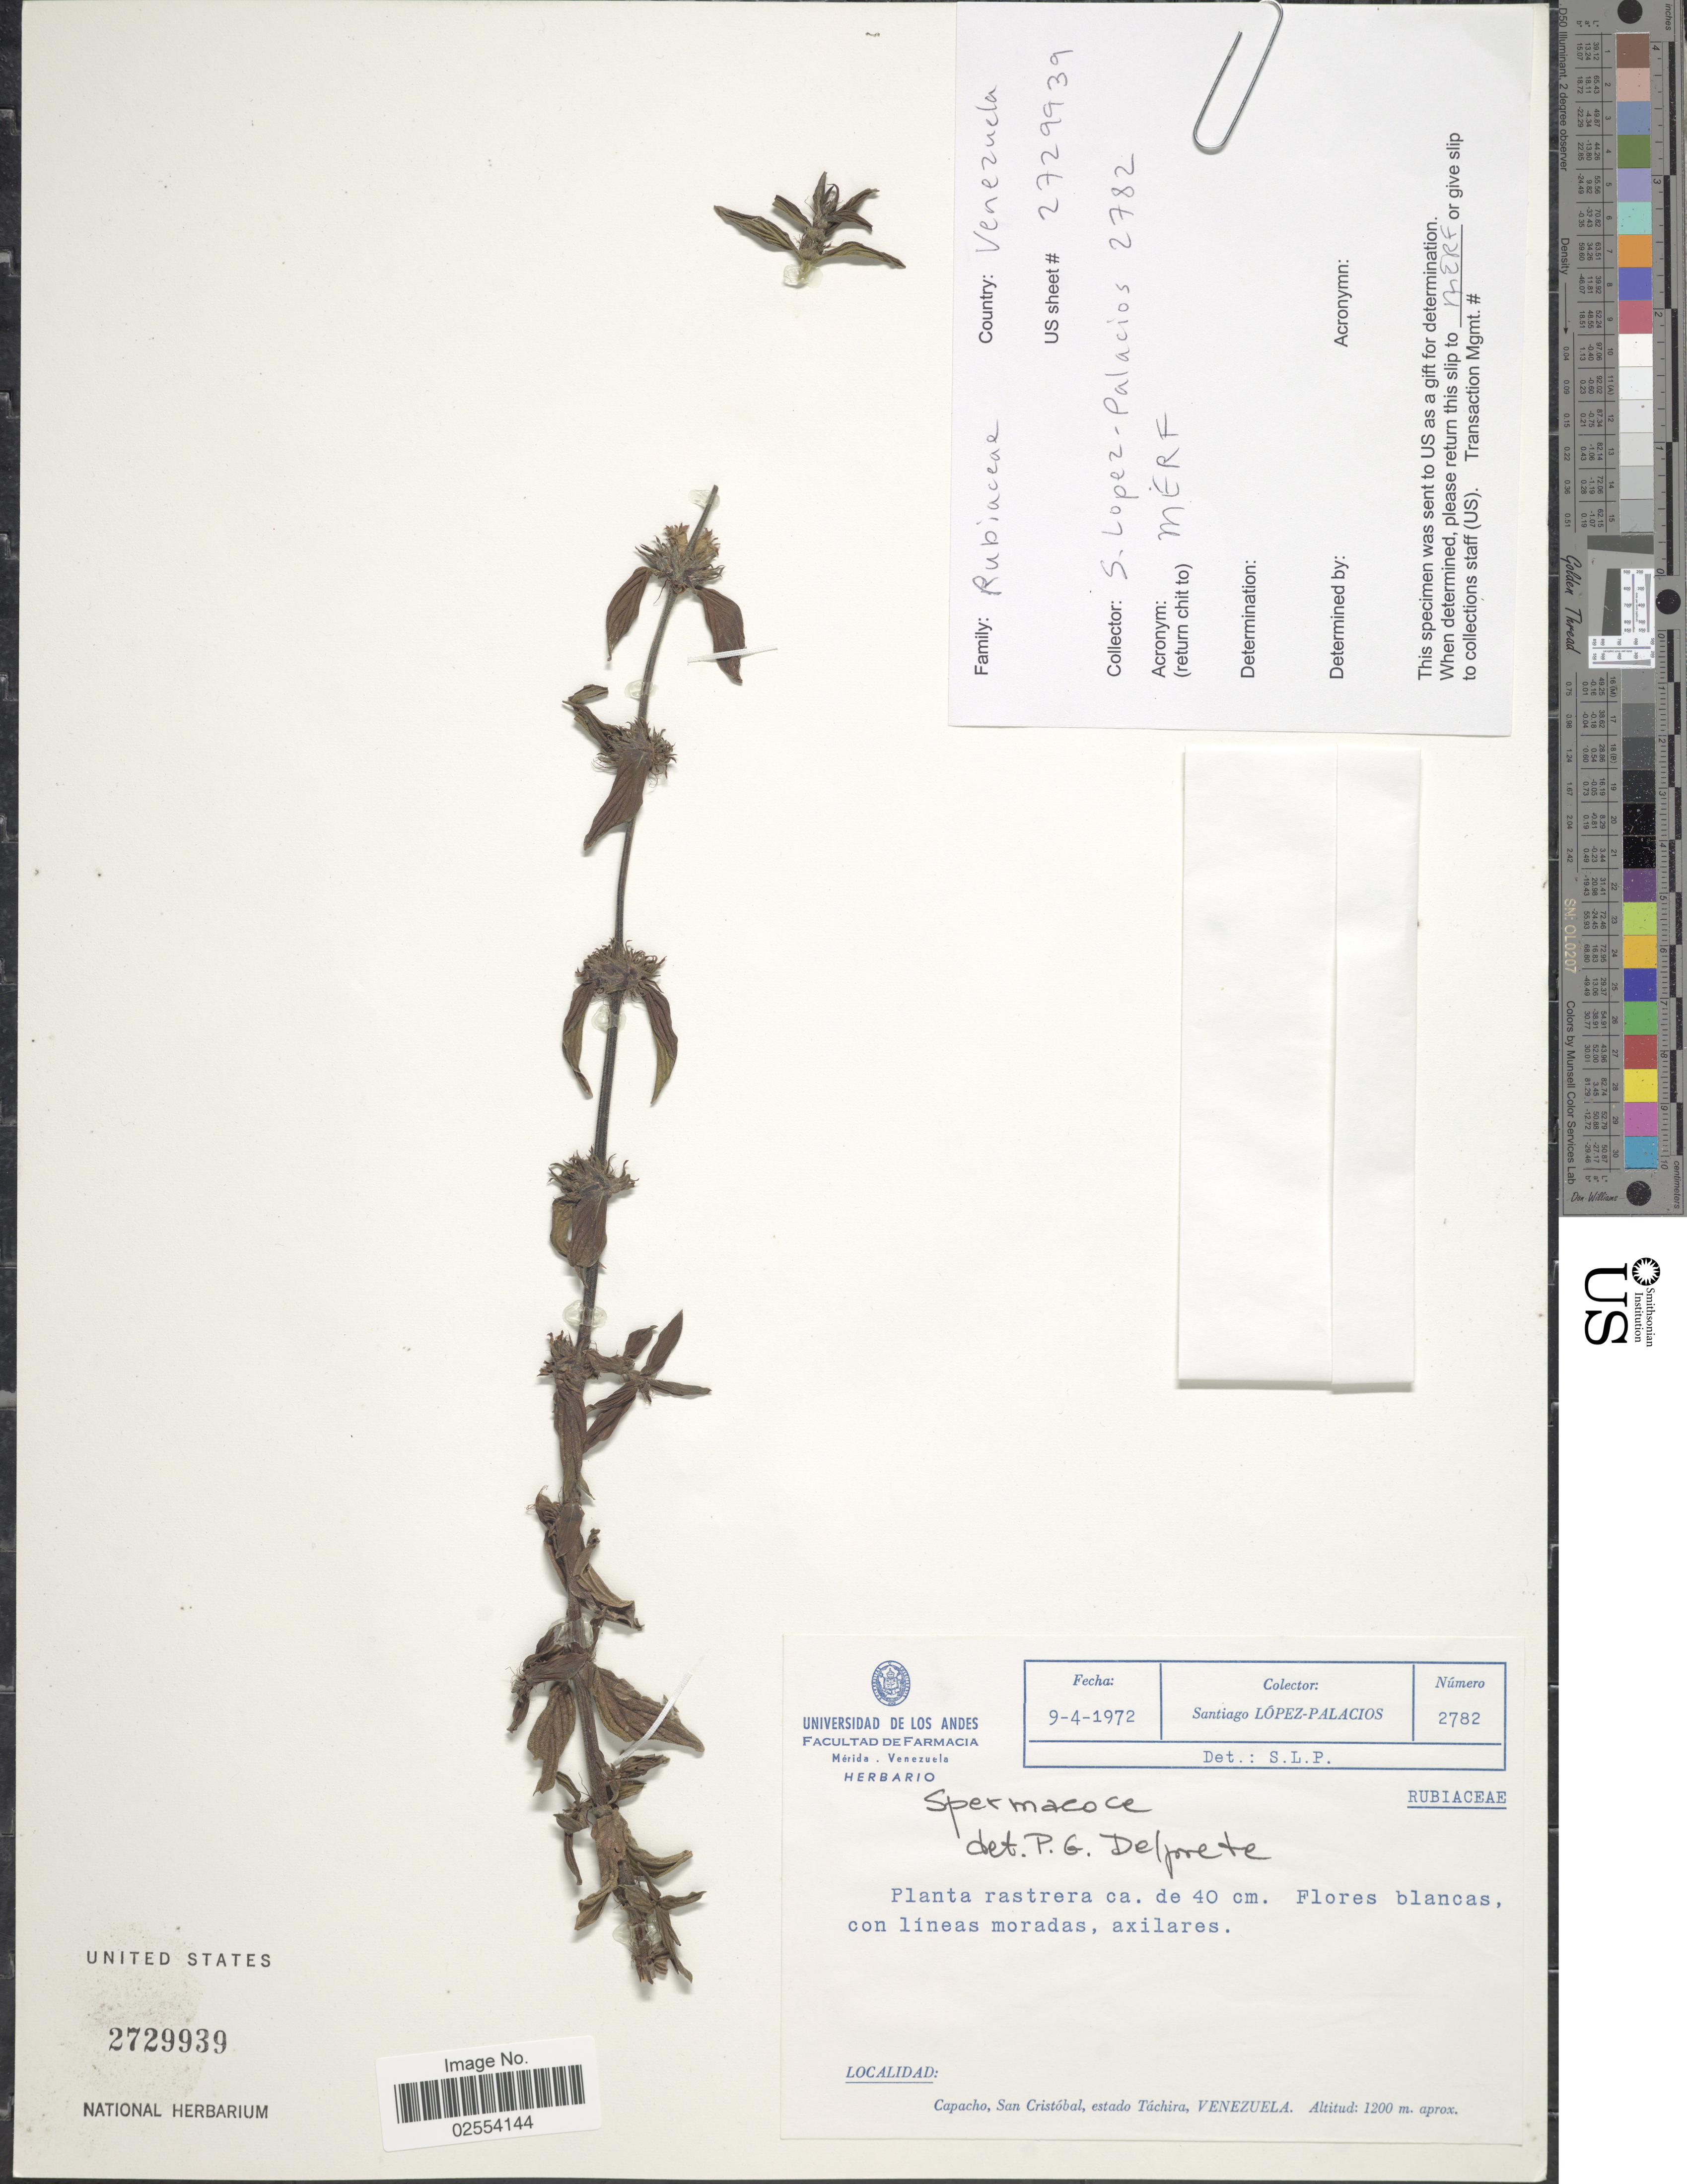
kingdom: Plantae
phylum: Tracheophyta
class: Magnoliopsida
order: Gentianales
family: Rubiaceae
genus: Spermacoce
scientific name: Spermacoce sp.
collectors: S. López-Palacios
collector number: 2782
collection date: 1972-04-09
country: Venezuela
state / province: Tachira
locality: Capacho, San Cristobal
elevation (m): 1200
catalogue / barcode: US 2729939